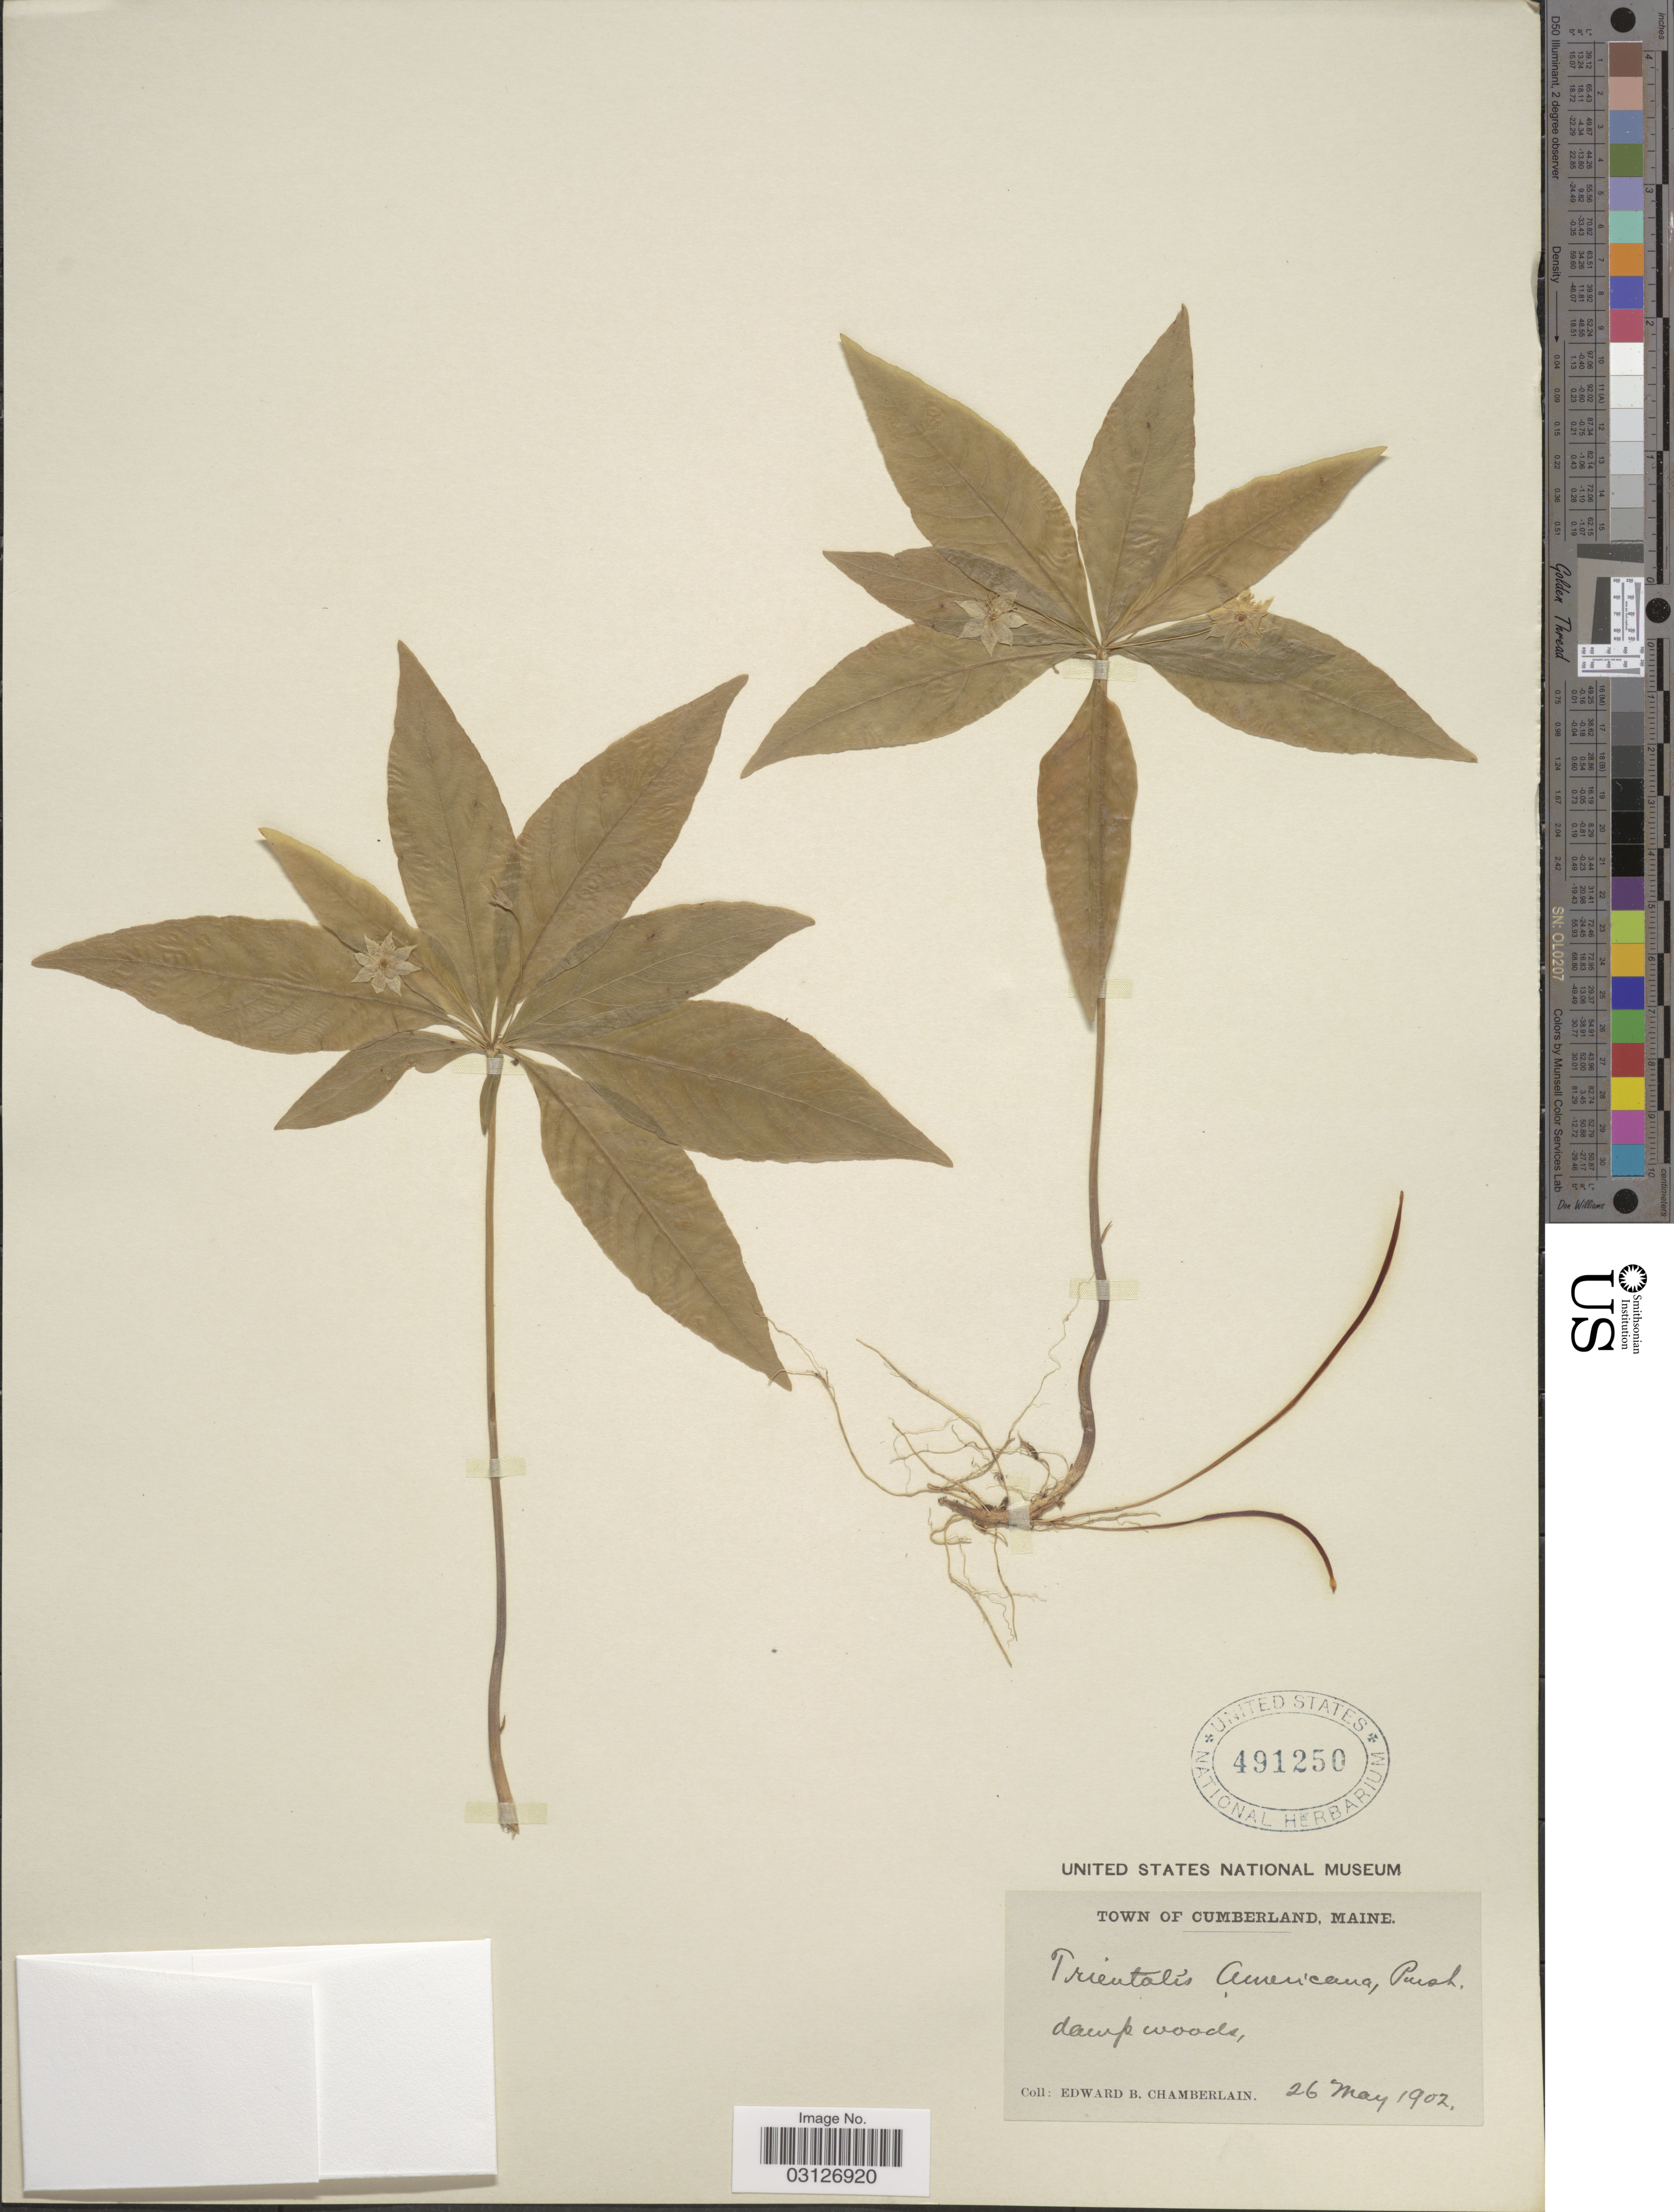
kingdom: Plantae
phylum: Tracheophyta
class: Magnoliopsida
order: Ericales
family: Primulaceae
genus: Trientalis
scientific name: Trientalis americana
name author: Pursh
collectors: E. Chamberlain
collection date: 1902-05-26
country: United States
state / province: Maine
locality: Town of Cumberland.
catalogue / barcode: US 491250